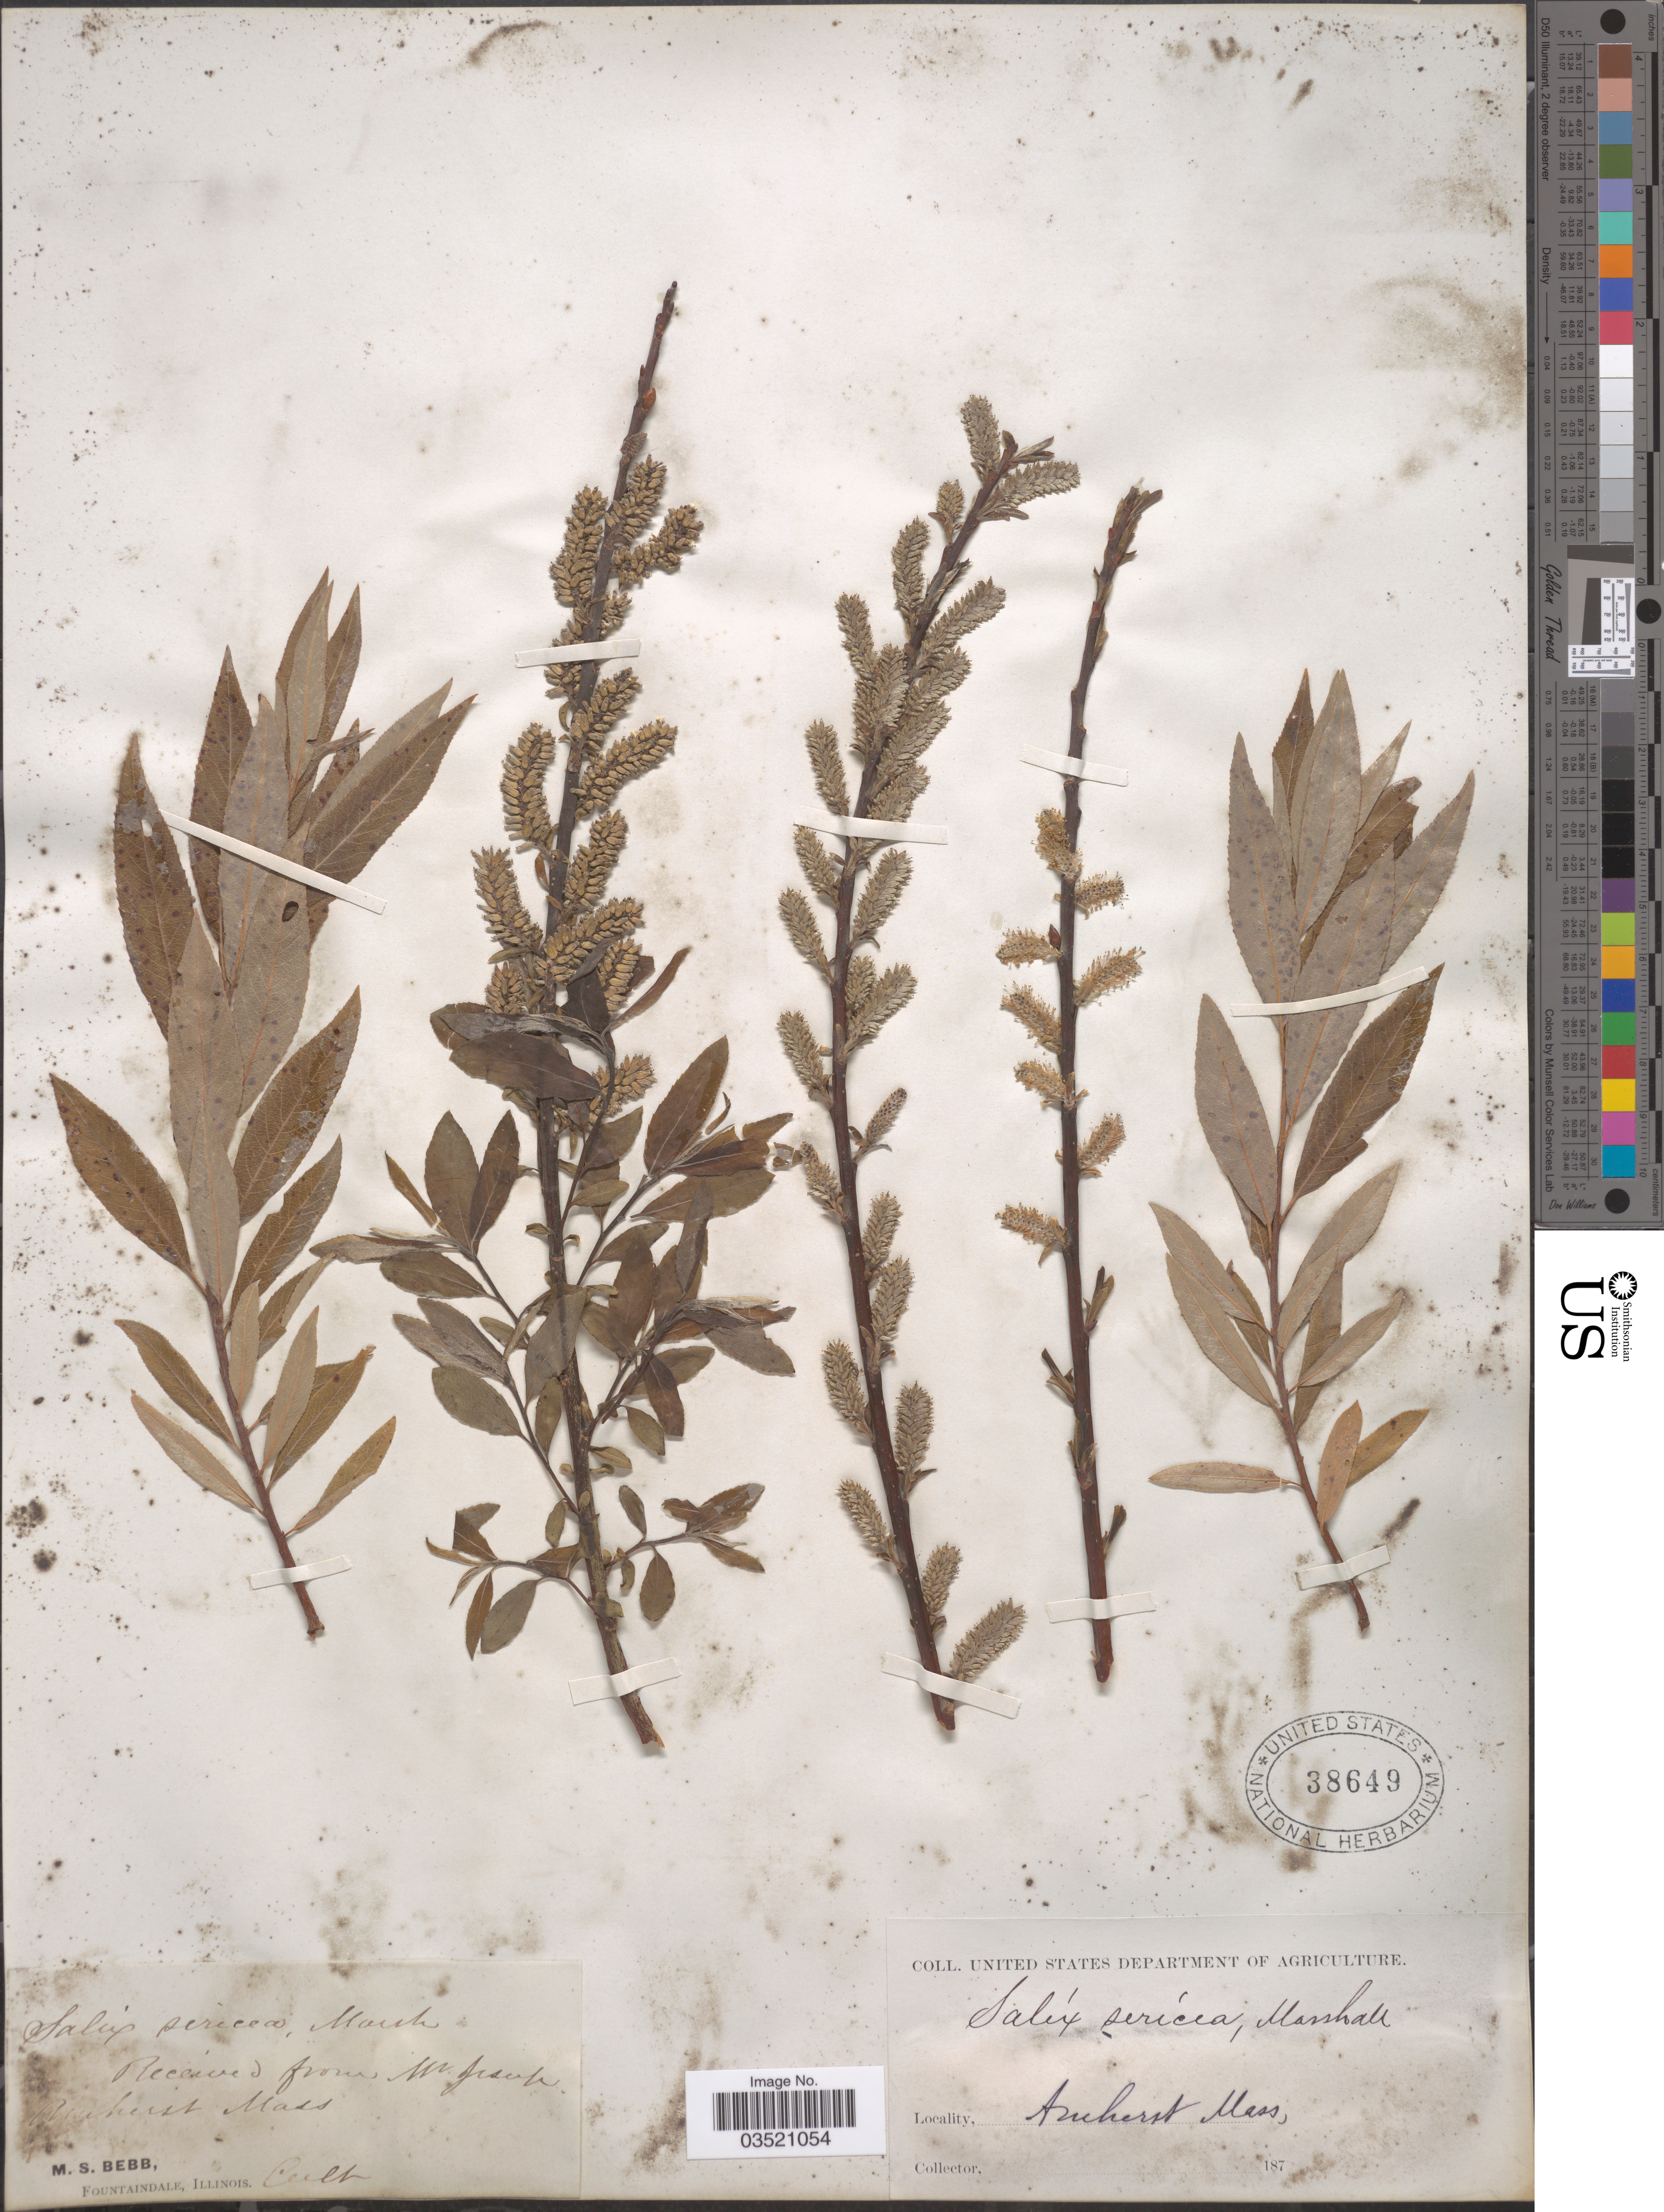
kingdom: Plantae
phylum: Tracheophyta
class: Magnoliopsida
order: Malpighiales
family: Salicaceae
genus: Salix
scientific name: Salix sericea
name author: Marshall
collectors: M. Bebb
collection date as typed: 187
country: United States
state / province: Massachusetts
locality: Amherst.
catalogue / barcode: US 38649